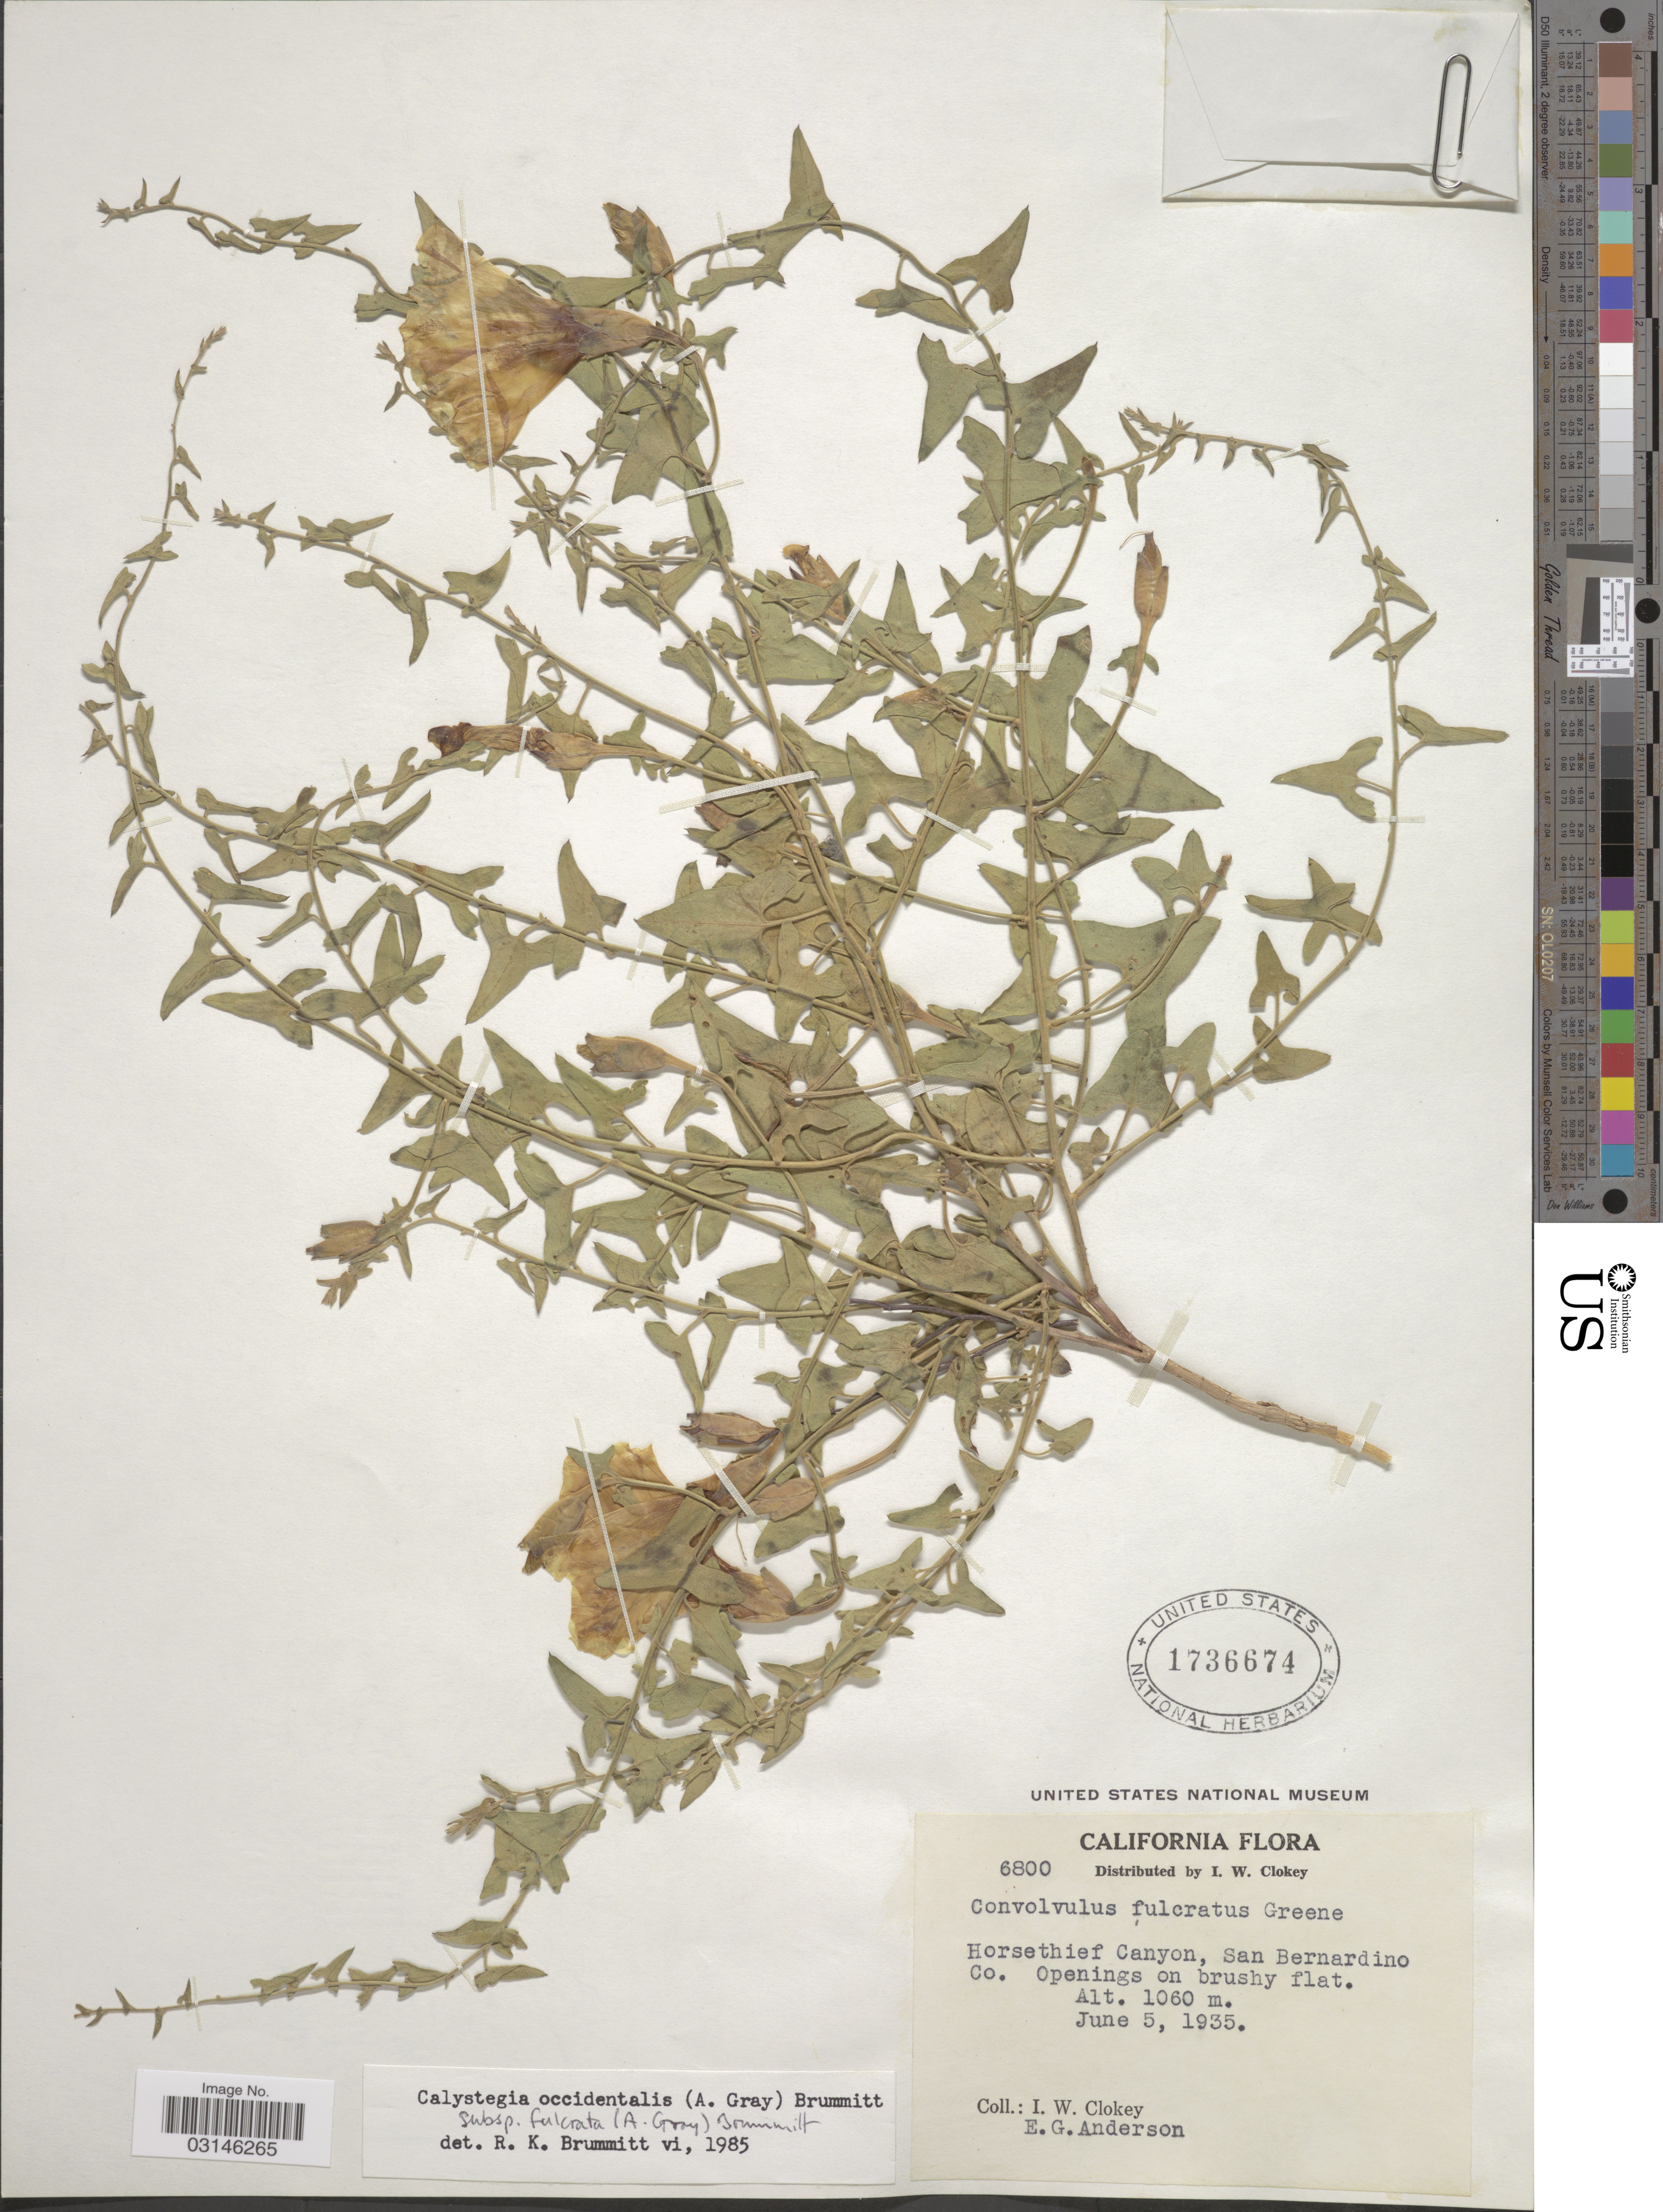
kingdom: Plantae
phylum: Tracheophyta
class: Magnoliopsida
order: Solanales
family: Convolvulaceae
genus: Calystegia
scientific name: Calystegia occidentalis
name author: (A. Gray) Brummitt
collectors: I. W. Clokey & E. G. Anderson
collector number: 6800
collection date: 1935-06-05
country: United States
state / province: California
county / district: San Bernardino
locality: Horsethief Canyon, San Bernardino Co.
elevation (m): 1060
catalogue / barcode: US 1736674